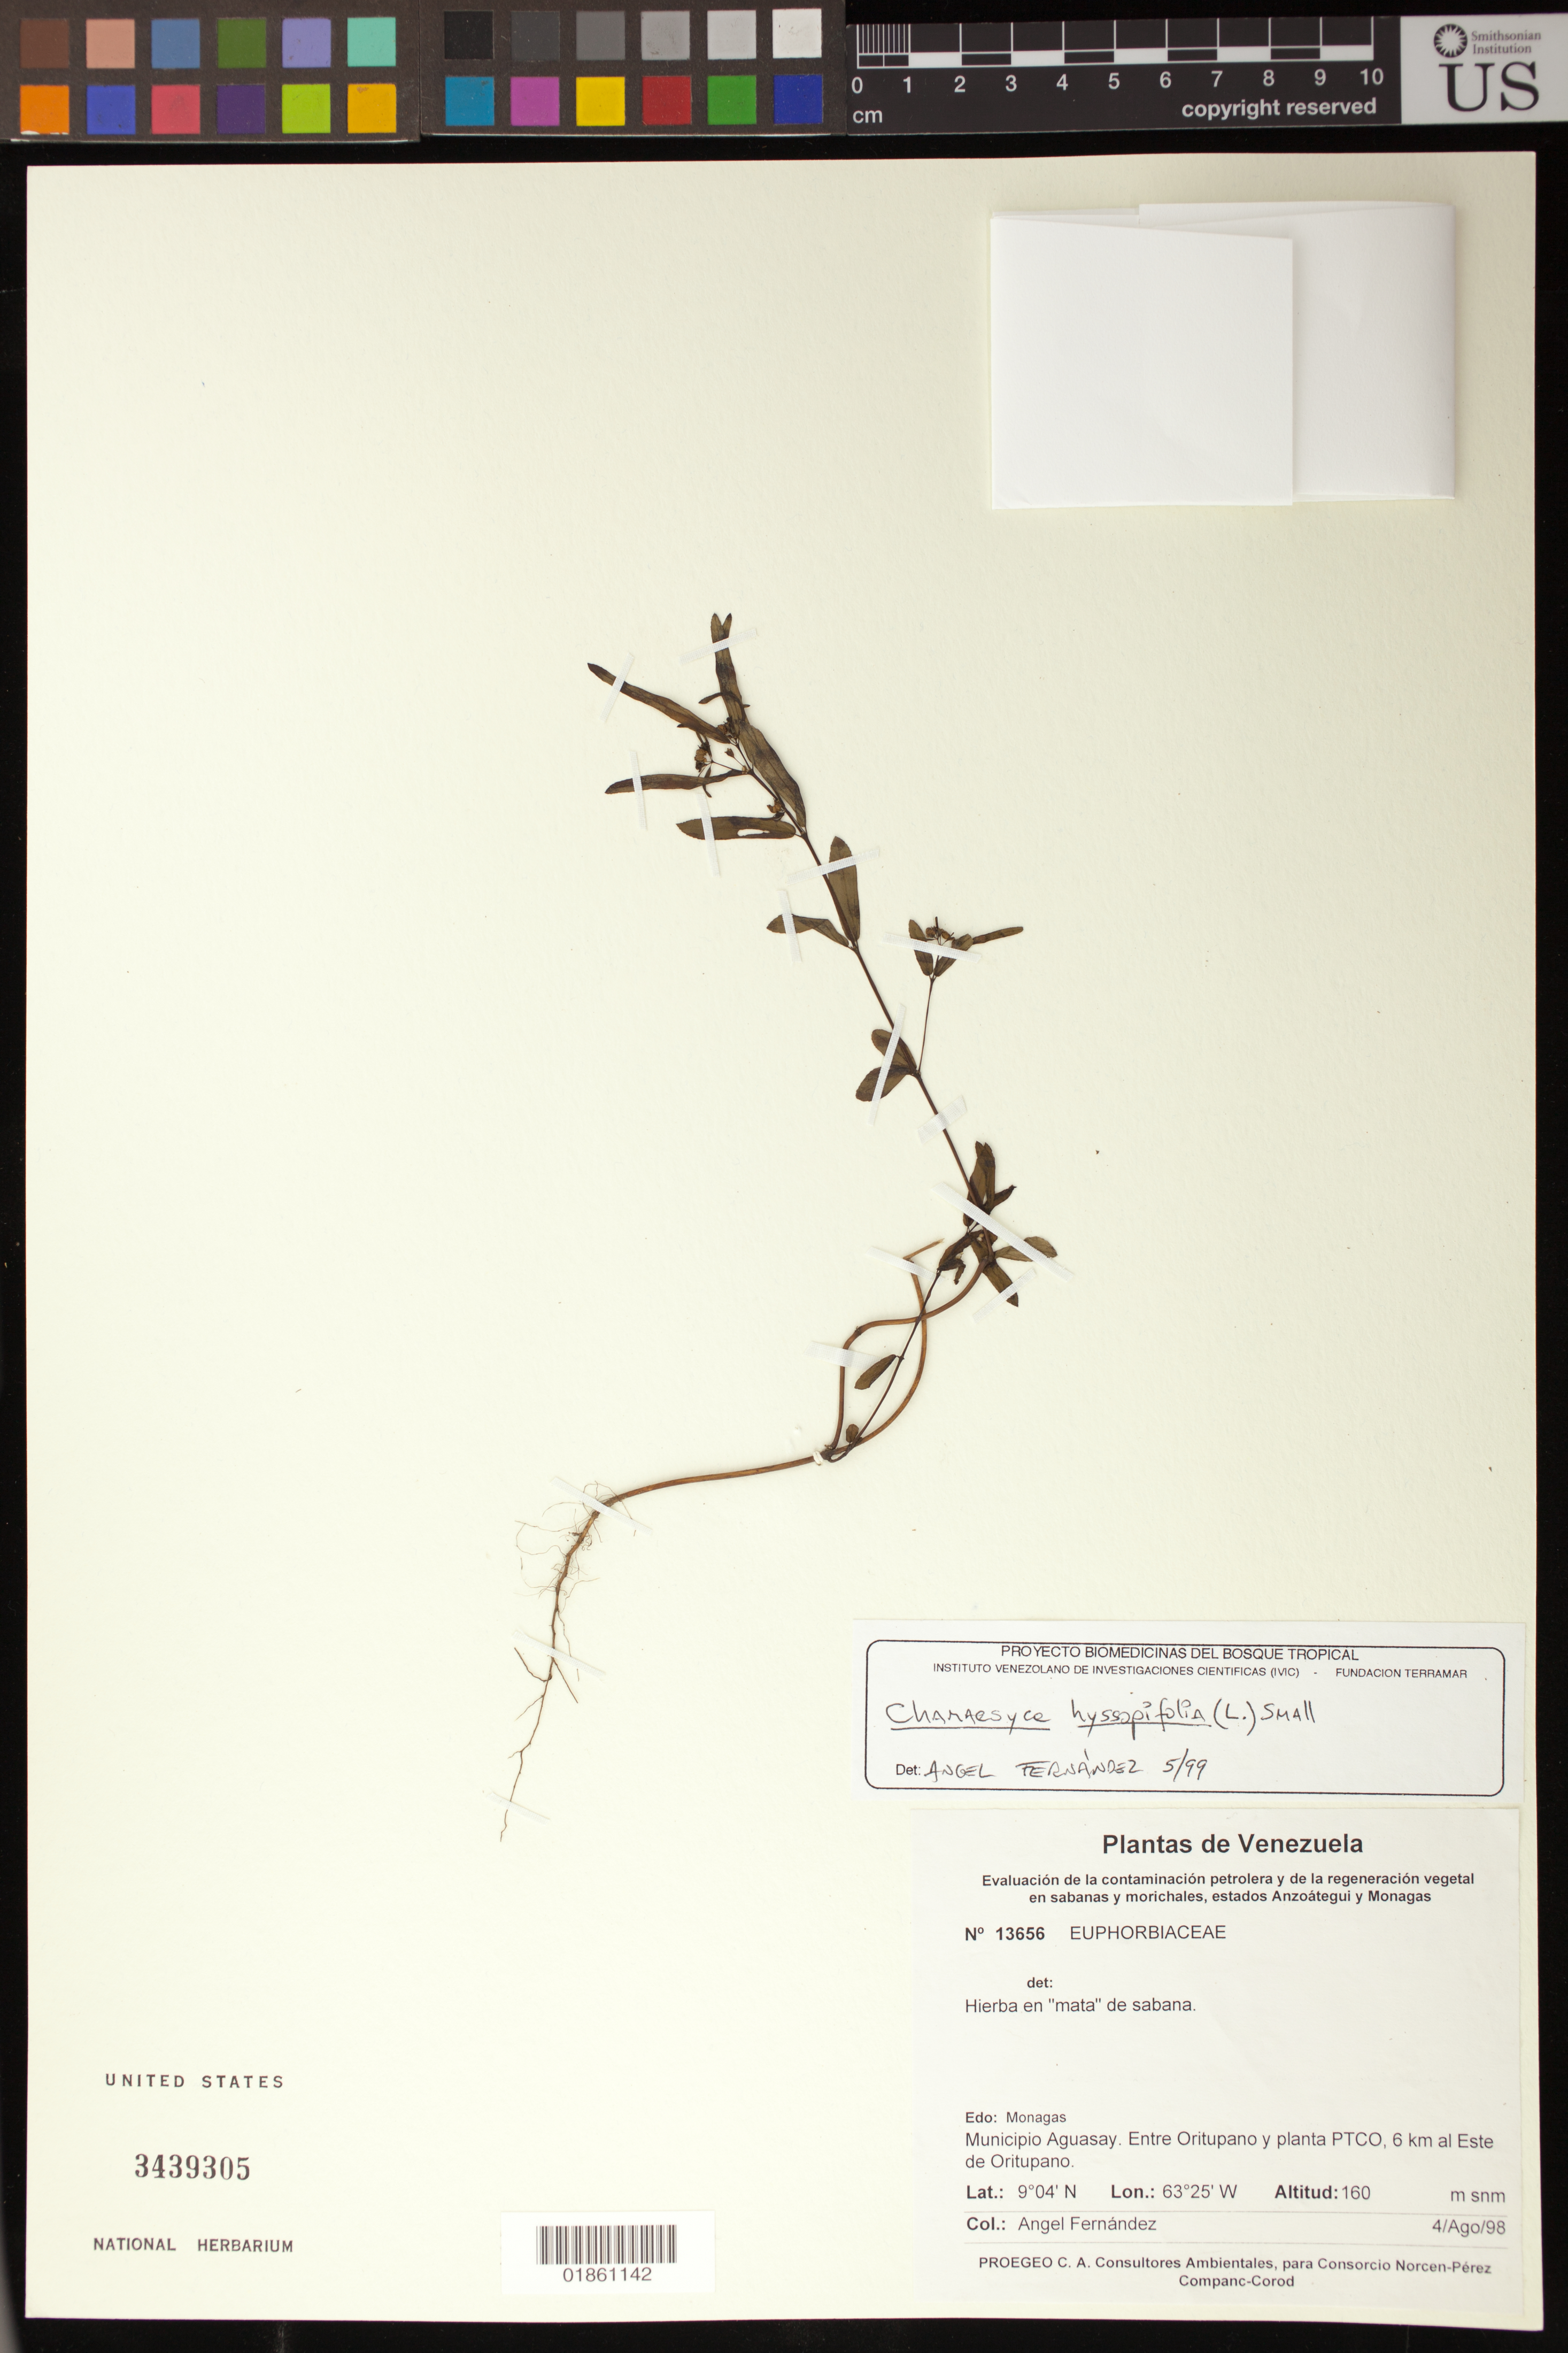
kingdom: Plantae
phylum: Tracheophyta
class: Magnoliopsida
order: Malpighiales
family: Euphorbiaceae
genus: Euphorbia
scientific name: Euphorbia hyssopifolia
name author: L.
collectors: A. Fernandez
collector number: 13656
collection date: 1998-08-04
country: Venezuela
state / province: Monagas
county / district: Aguasay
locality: Municipio Aguasay. Entre Oritupano y planta PTCO, 6 km al Este de Oritupano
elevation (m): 160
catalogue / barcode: US 3439305